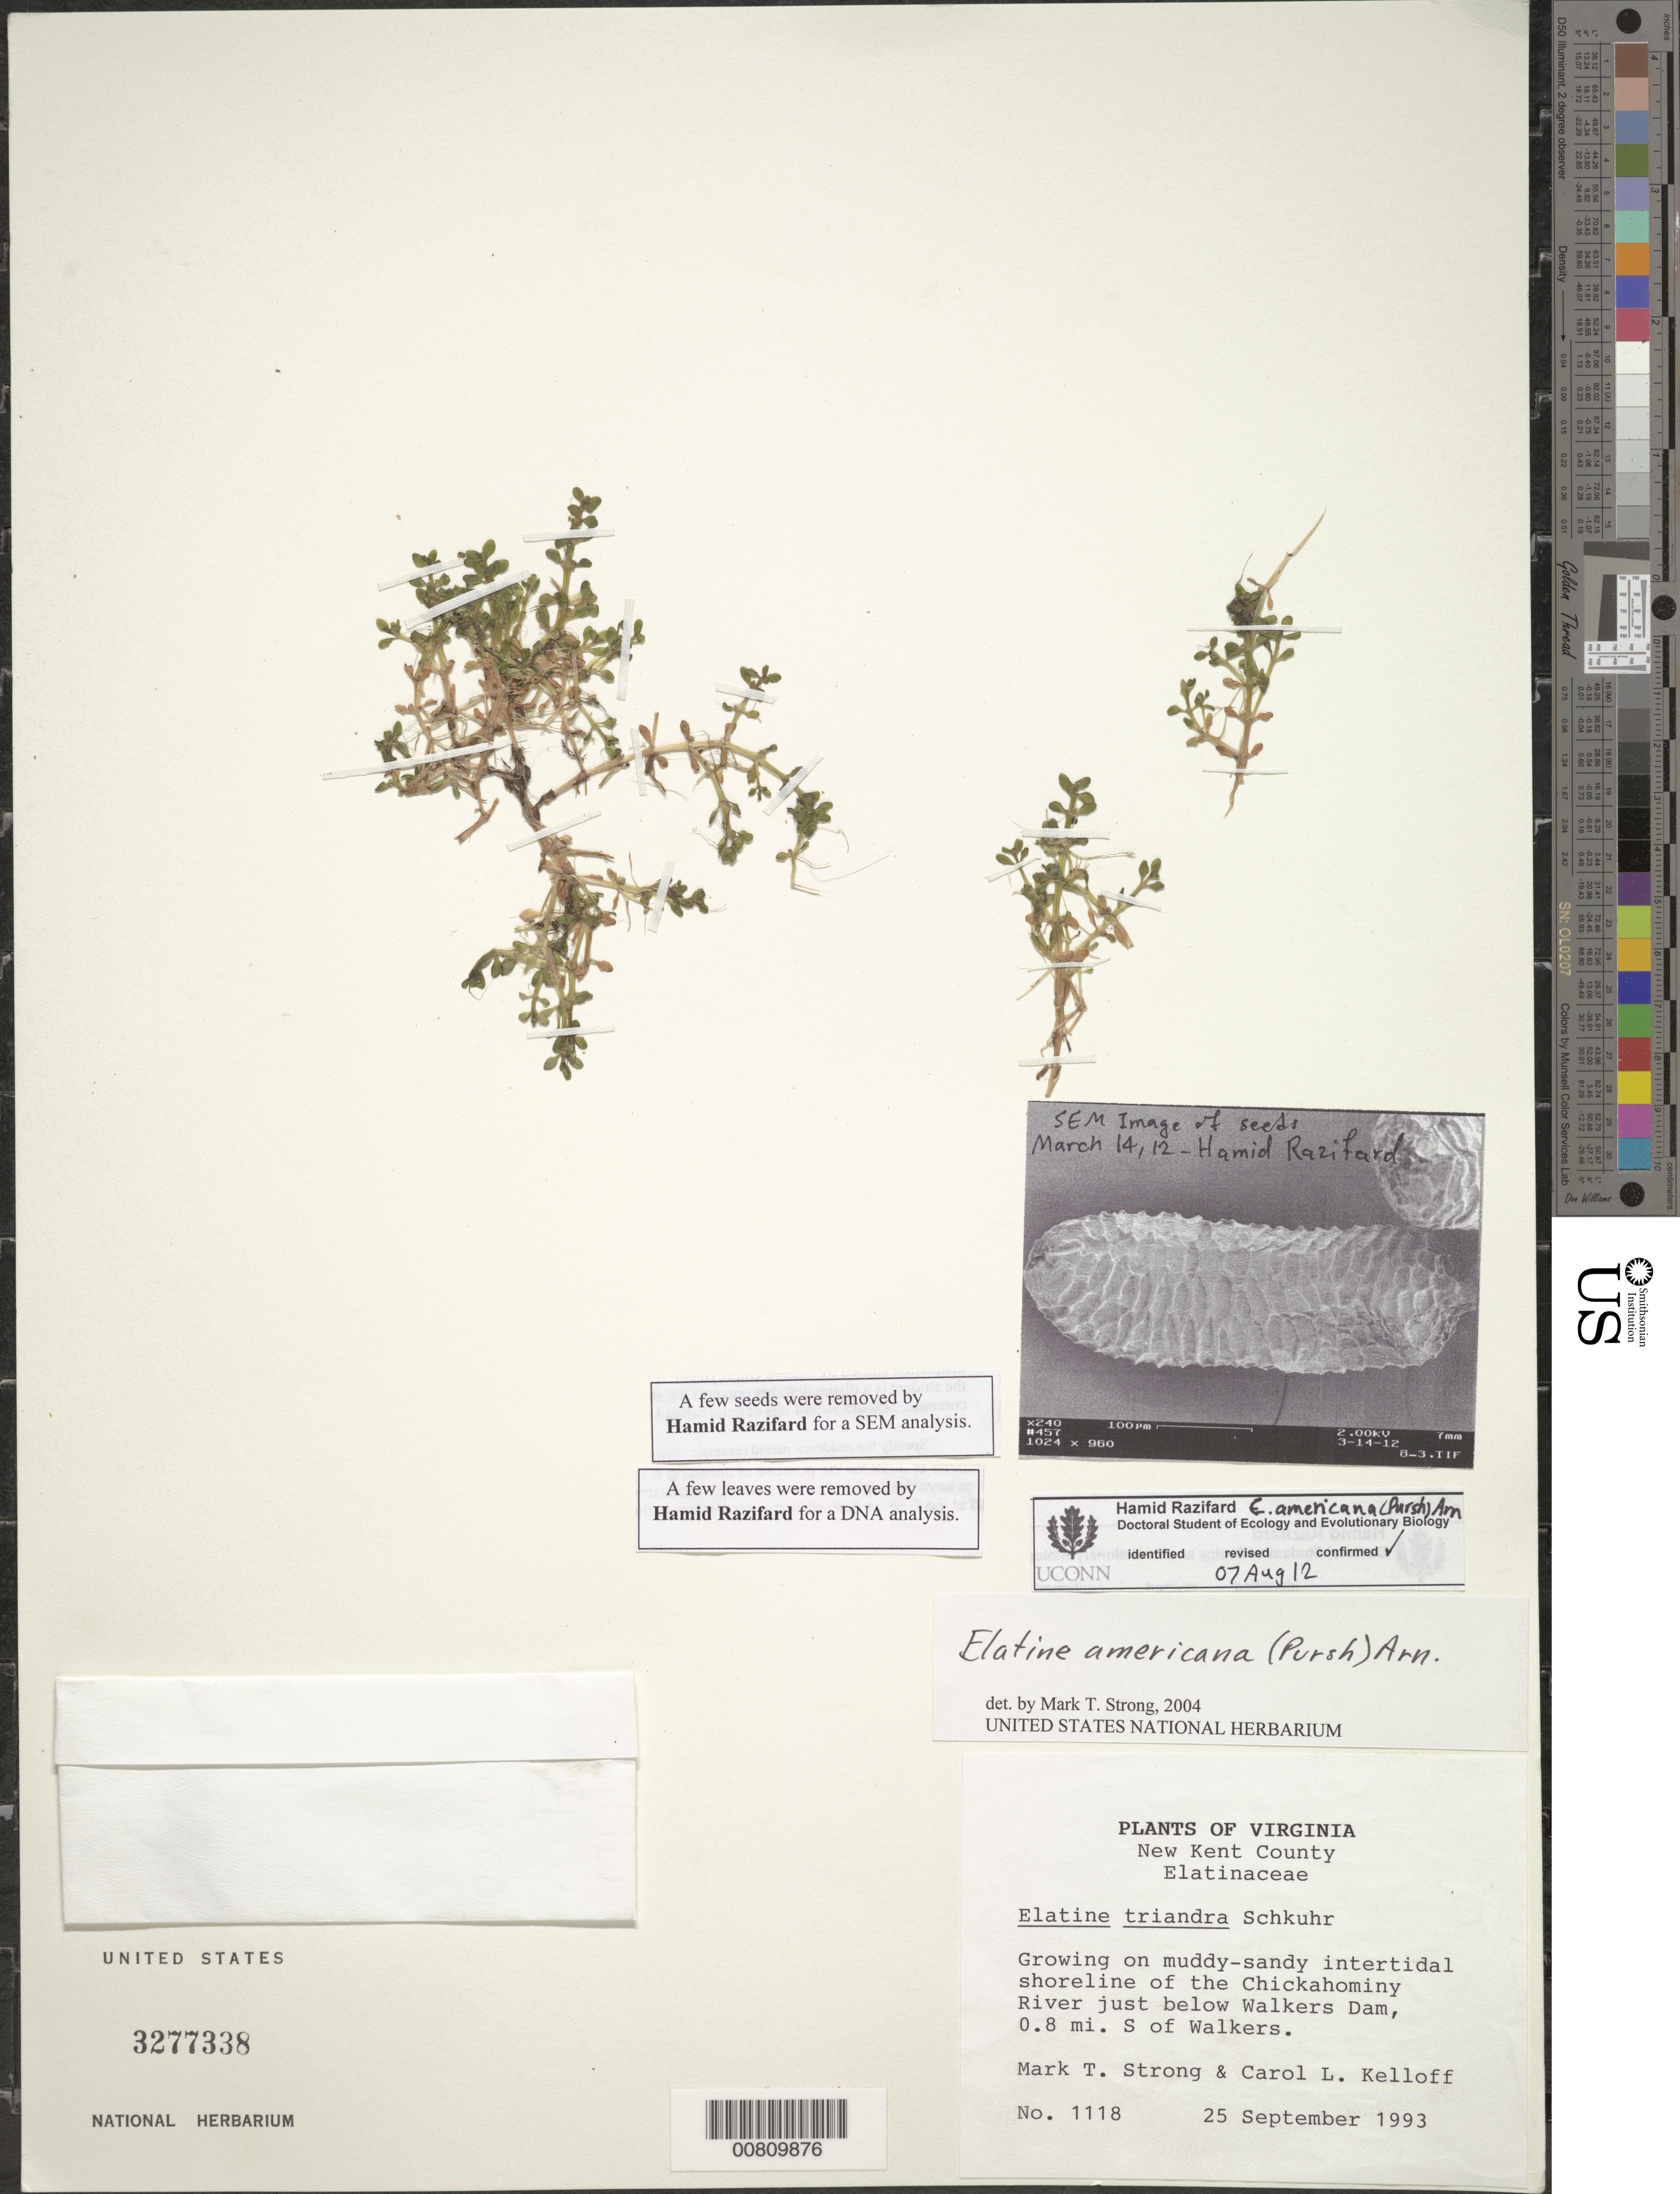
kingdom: Plantae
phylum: Tracheophyta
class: Magnoliopsida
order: Malpighiales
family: Elatinaceae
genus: Elatine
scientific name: Elatine americana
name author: (Pursh) Arn.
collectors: M. T. Strong & C. L. Kelloff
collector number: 1118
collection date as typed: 25 Sep 1993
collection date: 1993-09-25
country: United States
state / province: Virginia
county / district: Charles City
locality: Chickahominy River, just below Walkers Dam, S of Walkers.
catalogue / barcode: US 3277338